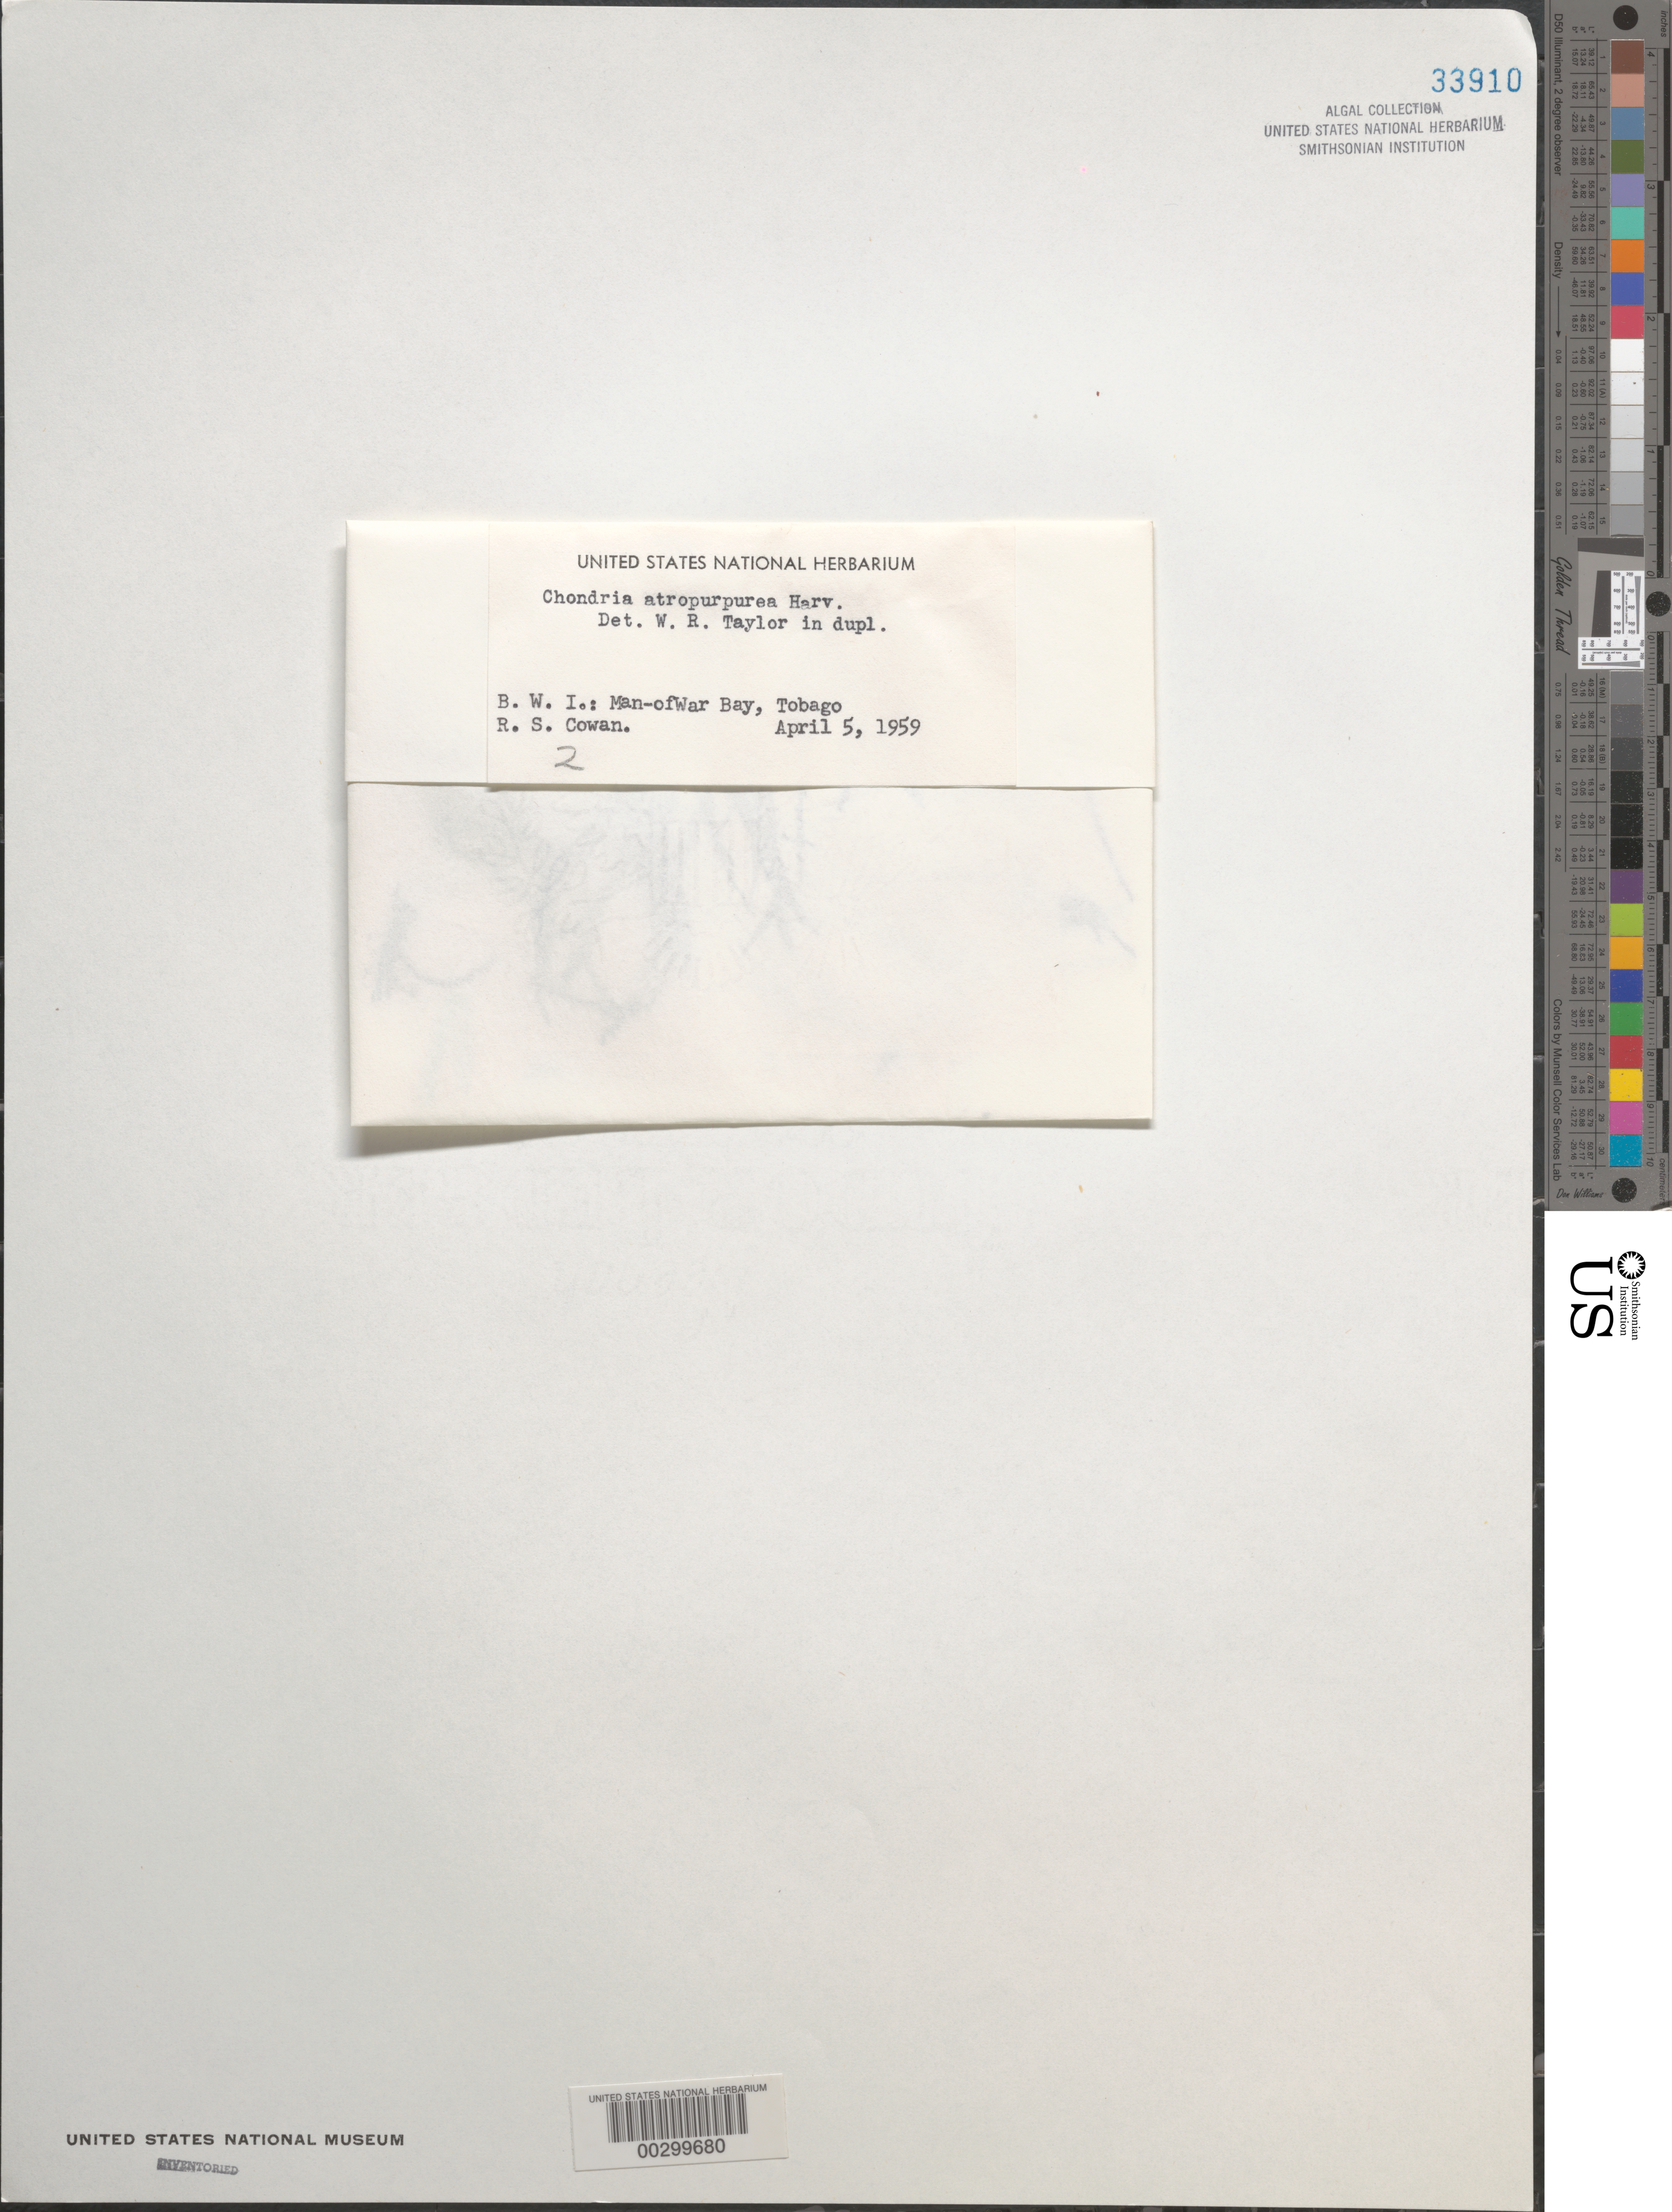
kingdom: Plantae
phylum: Rhodophyta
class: Florideophyceae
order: Ceramiales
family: Rhodomelaceae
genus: Chondria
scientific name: Chondria atropurpurea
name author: Harv.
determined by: Taylor, William R.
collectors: R. S. Cowan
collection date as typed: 05 Apr 1959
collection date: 1959-04-05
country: Trinidad and Tobago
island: Tobago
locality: Man-of-War Bay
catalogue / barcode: US 33910